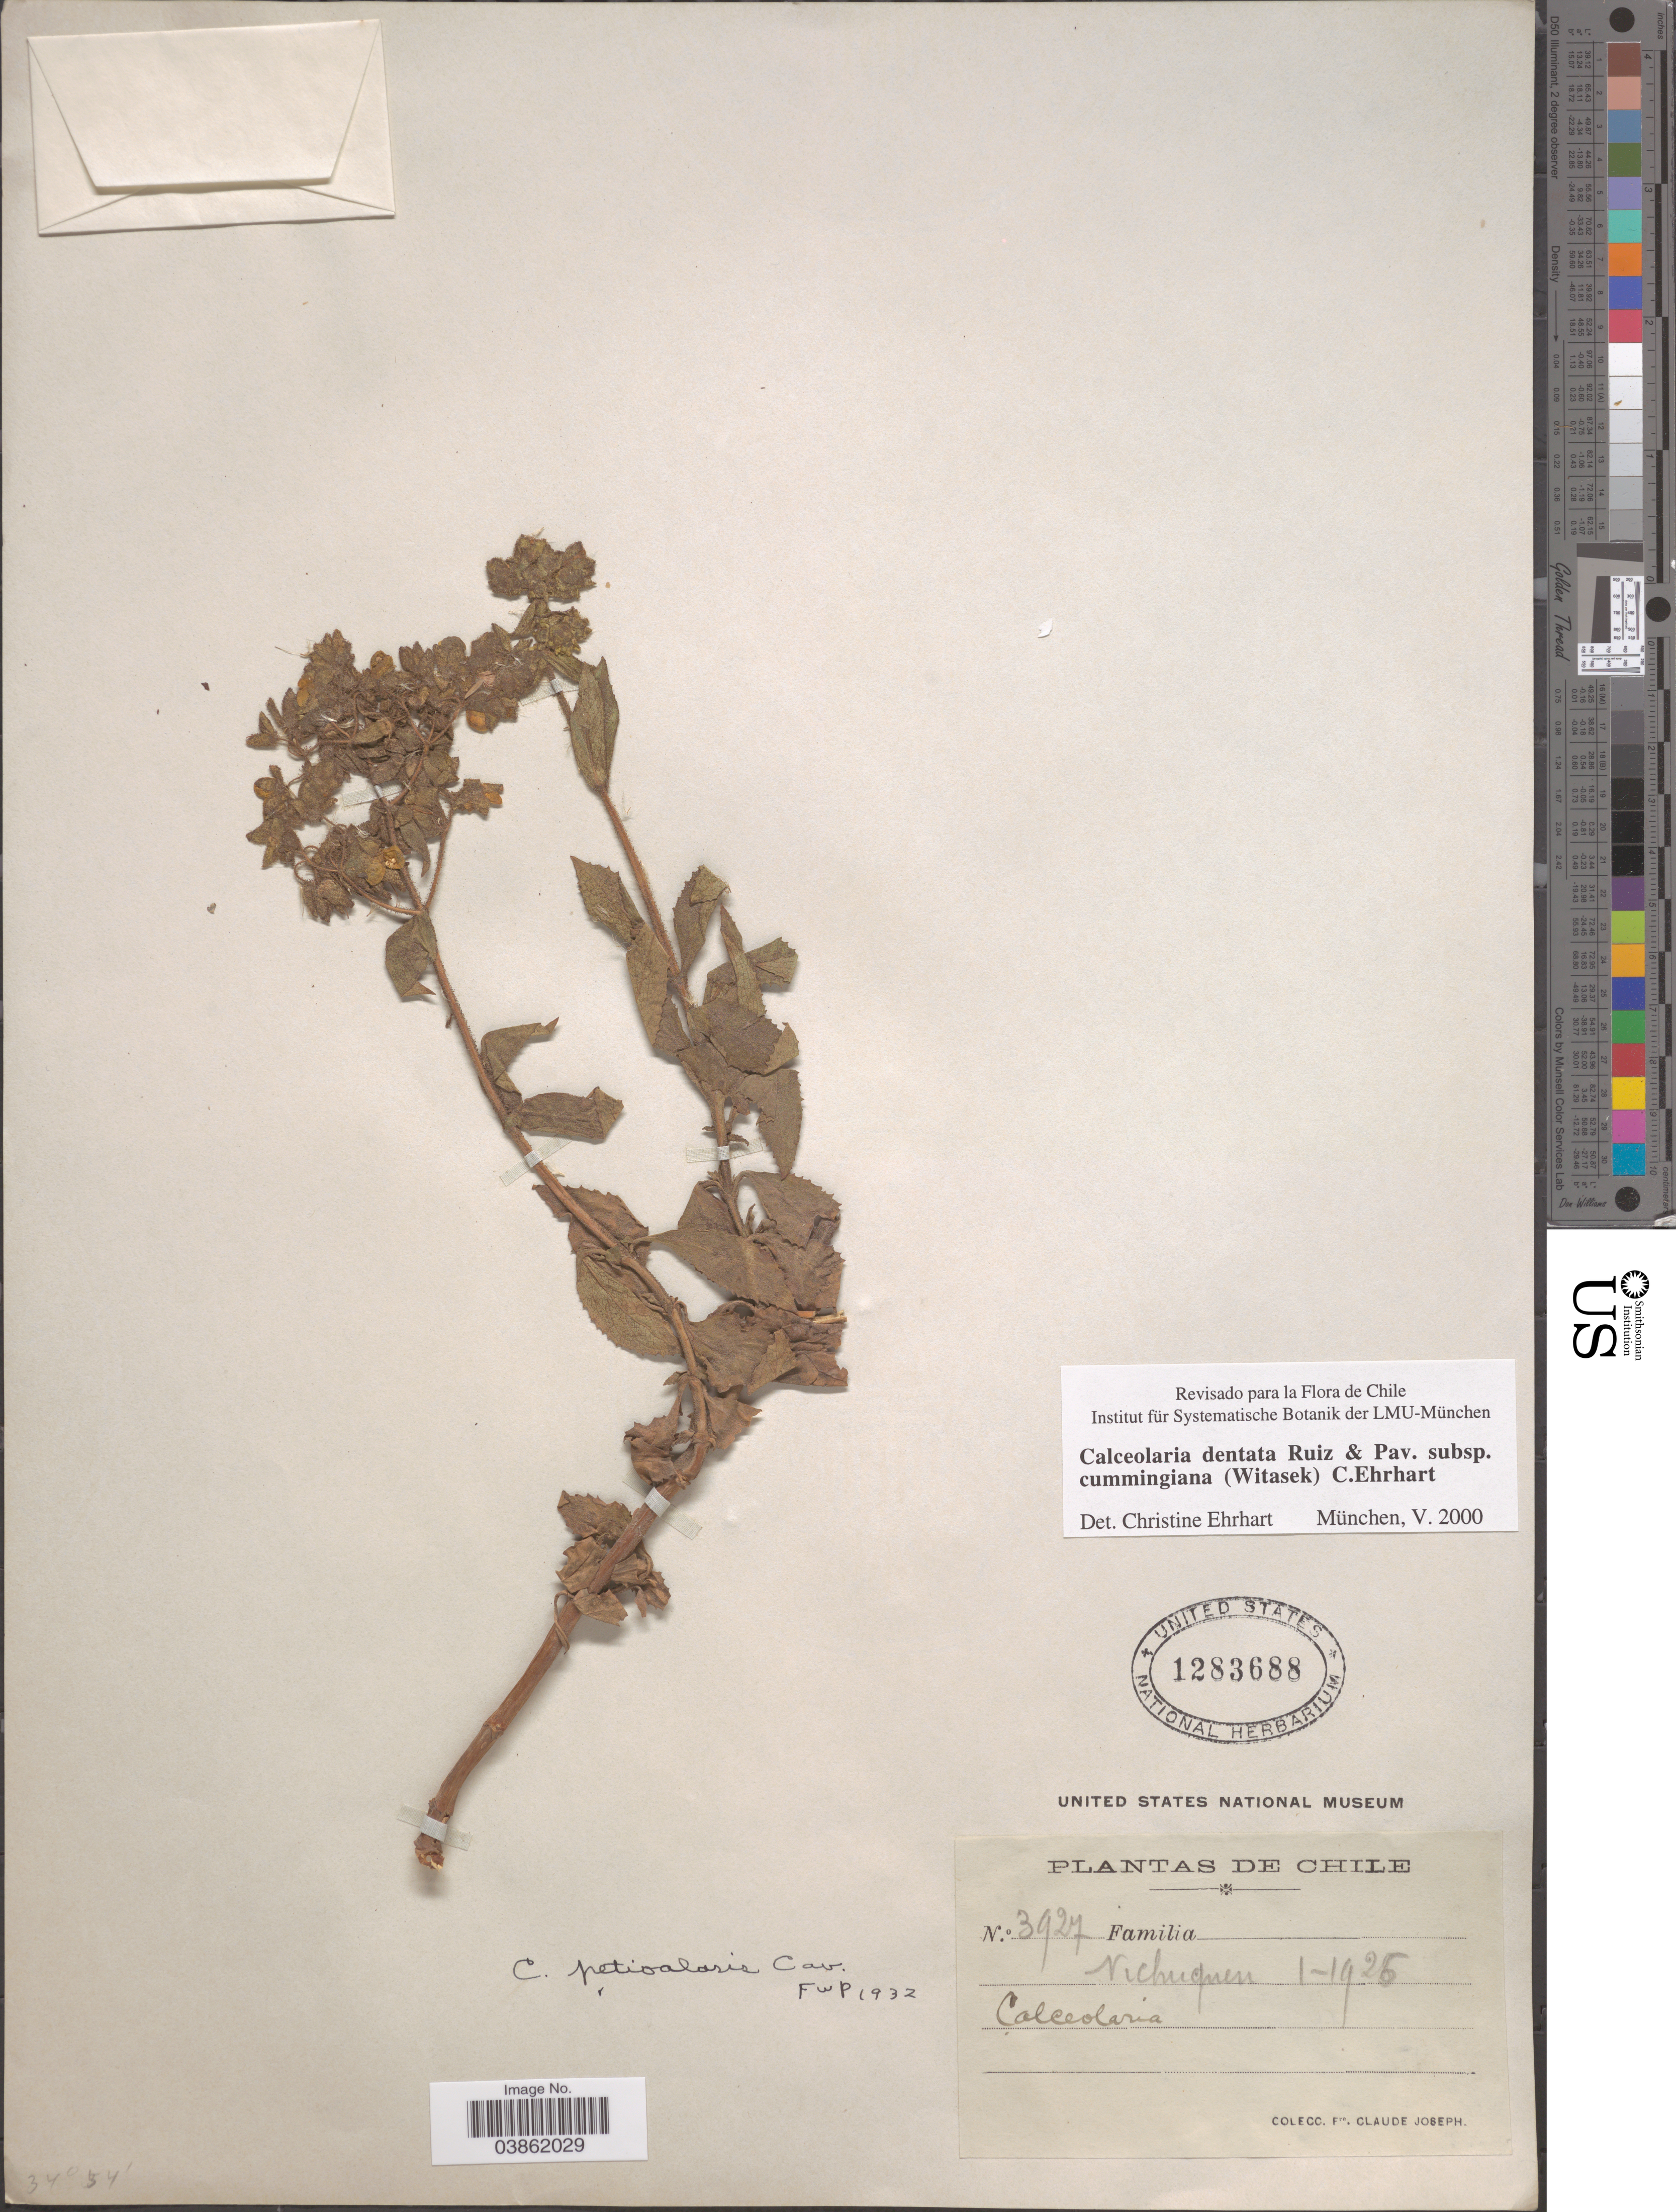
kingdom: Plantae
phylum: Tracheophyta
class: Magnoliopsida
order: Lamiales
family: Calceolariaceae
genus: Calceolaria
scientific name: Calceolaria dentata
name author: Ruiz & Pav.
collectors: Bro. Claude-Joseph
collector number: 3927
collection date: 1925-01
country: Chile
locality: Vichuquen.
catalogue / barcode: US 1283688